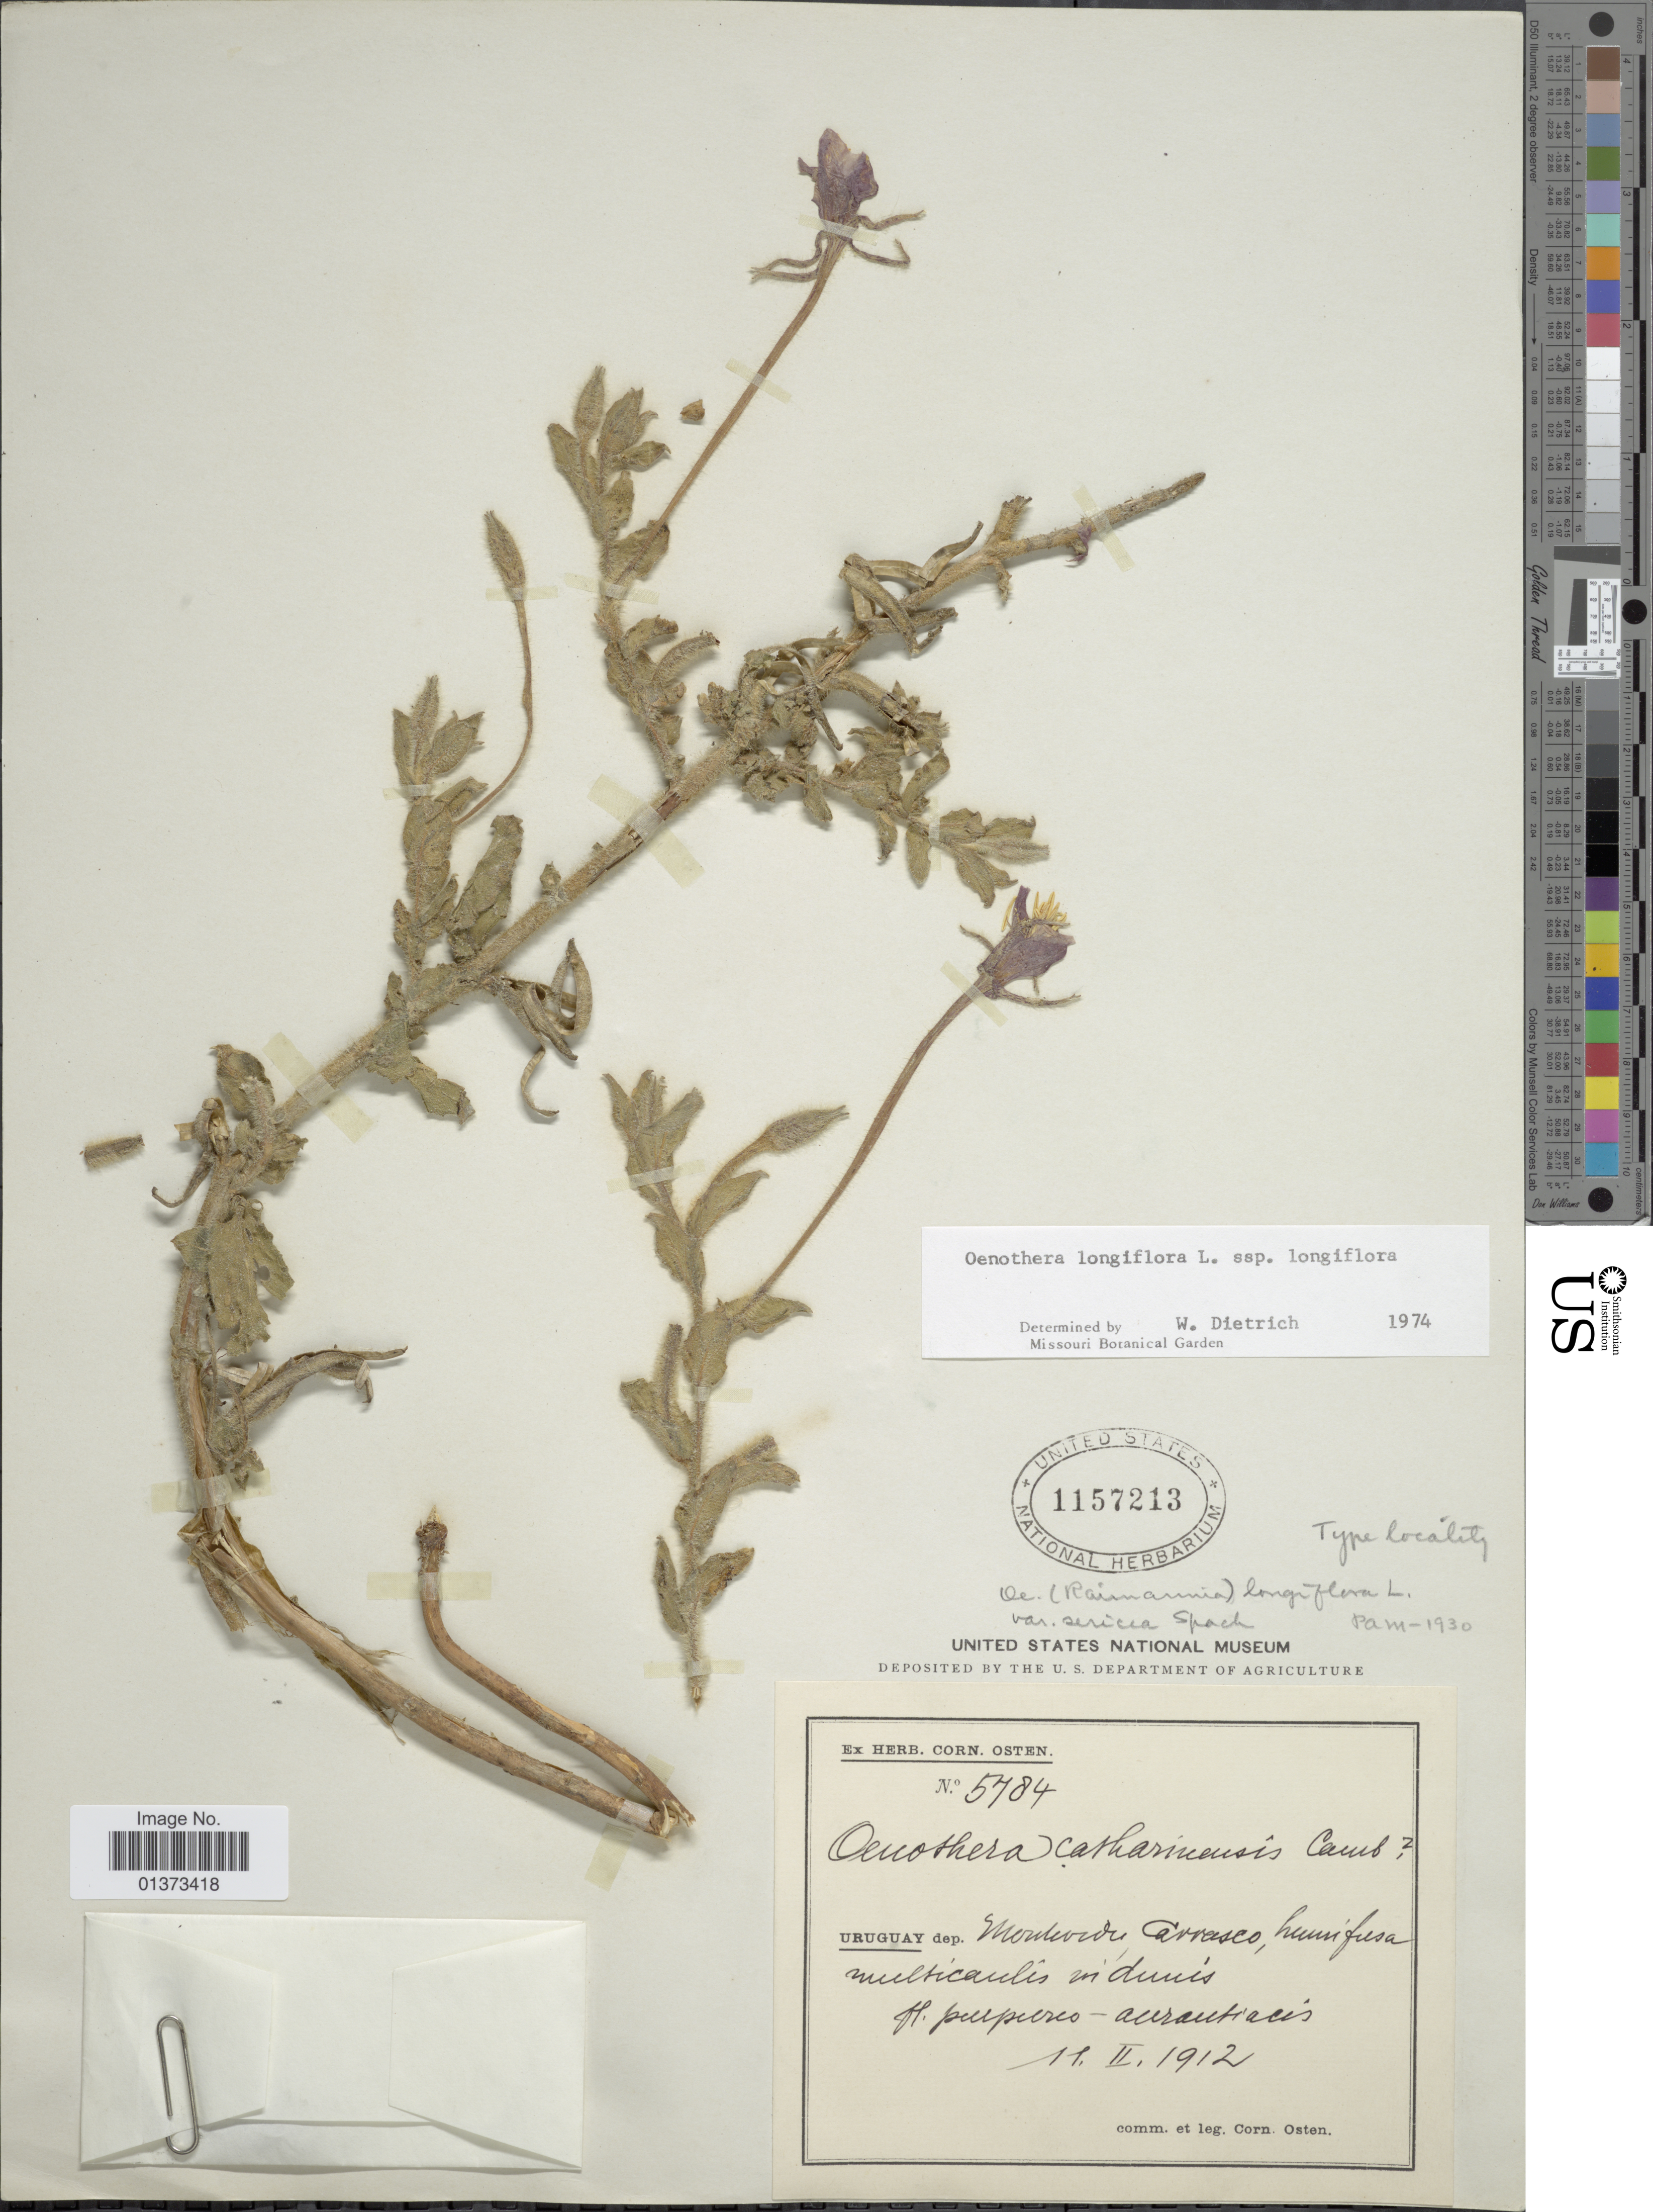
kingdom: Plantae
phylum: Tracheophyta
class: Magnoliopsida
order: Myrtales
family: Onagraceae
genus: Oenothera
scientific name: Oenothera longiflora subsp. longiflora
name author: L.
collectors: C. Osten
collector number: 5784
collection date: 1912-02-11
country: Uruguay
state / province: Montevideo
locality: Carrasco.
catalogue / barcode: US 1157213